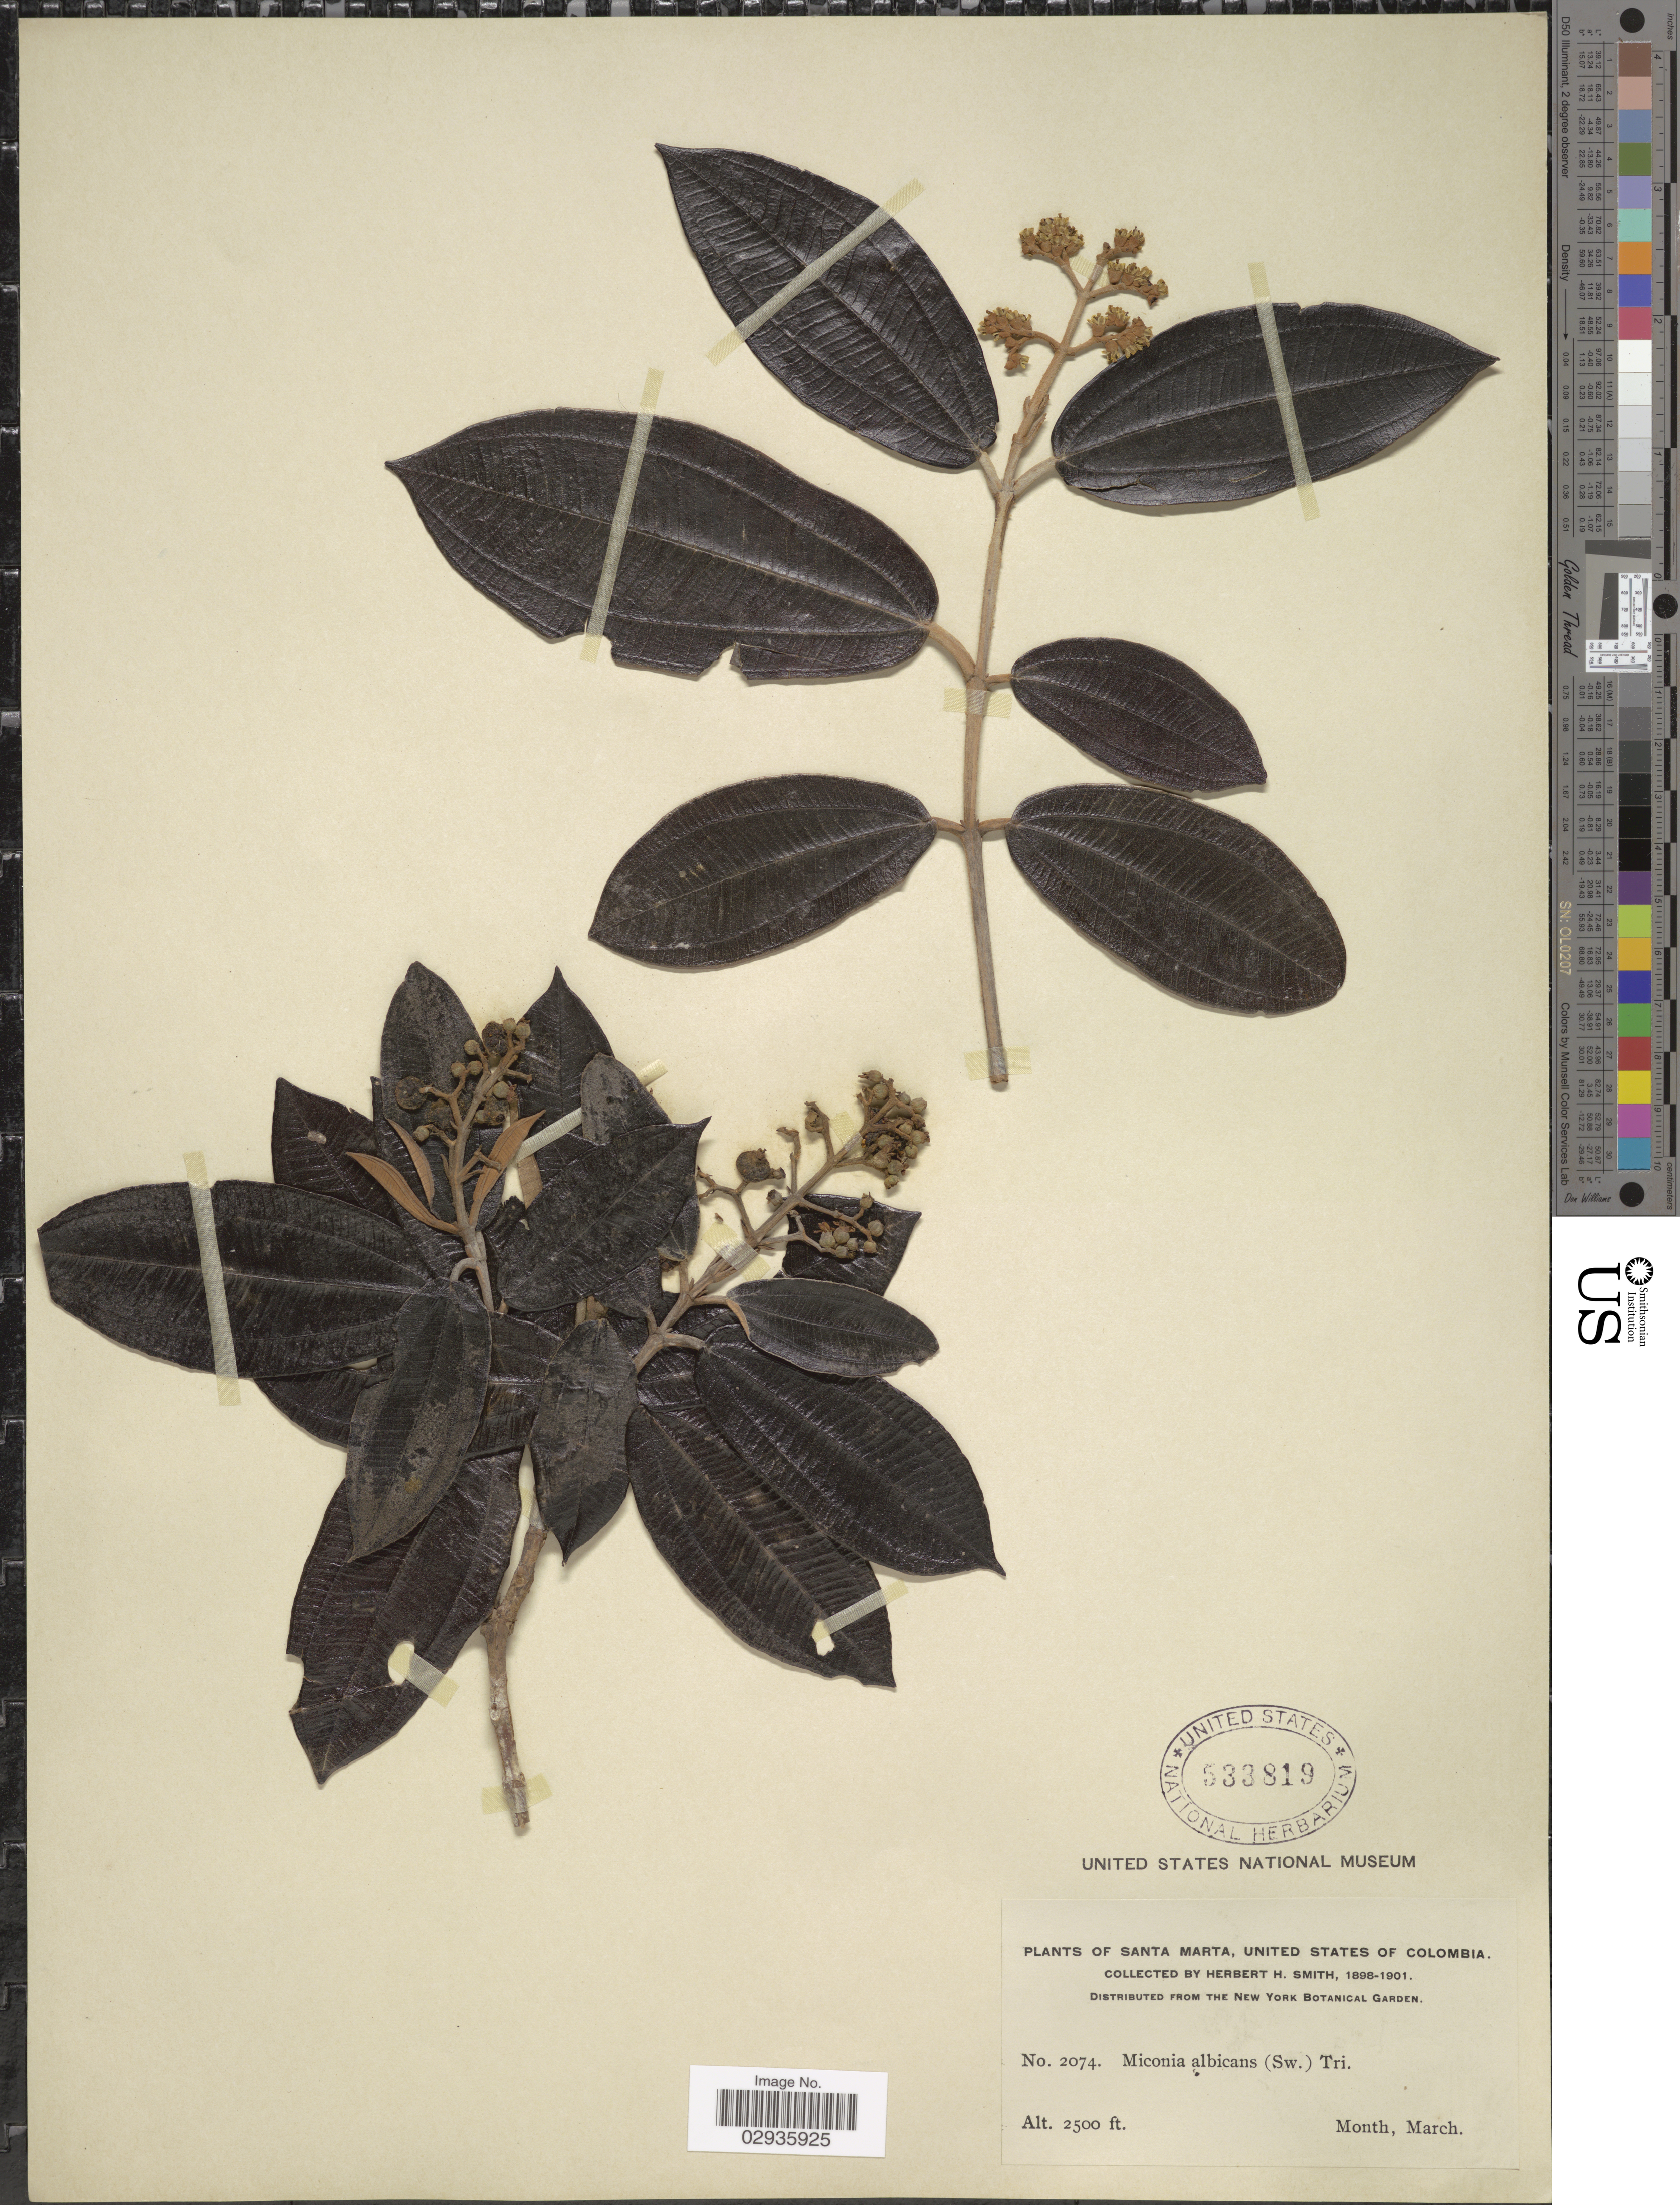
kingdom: Plantae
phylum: Tracheophyta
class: Magnoliopsida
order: Myrtales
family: Melastomataceae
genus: Miconia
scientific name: Miconia albicans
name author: (Sw.) Steud.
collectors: Herbert H. Smith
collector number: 2074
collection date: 1898/1901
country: Colombia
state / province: Magdalena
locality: Santa Marta, United States of Colombia.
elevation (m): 762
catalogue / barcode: US 533819